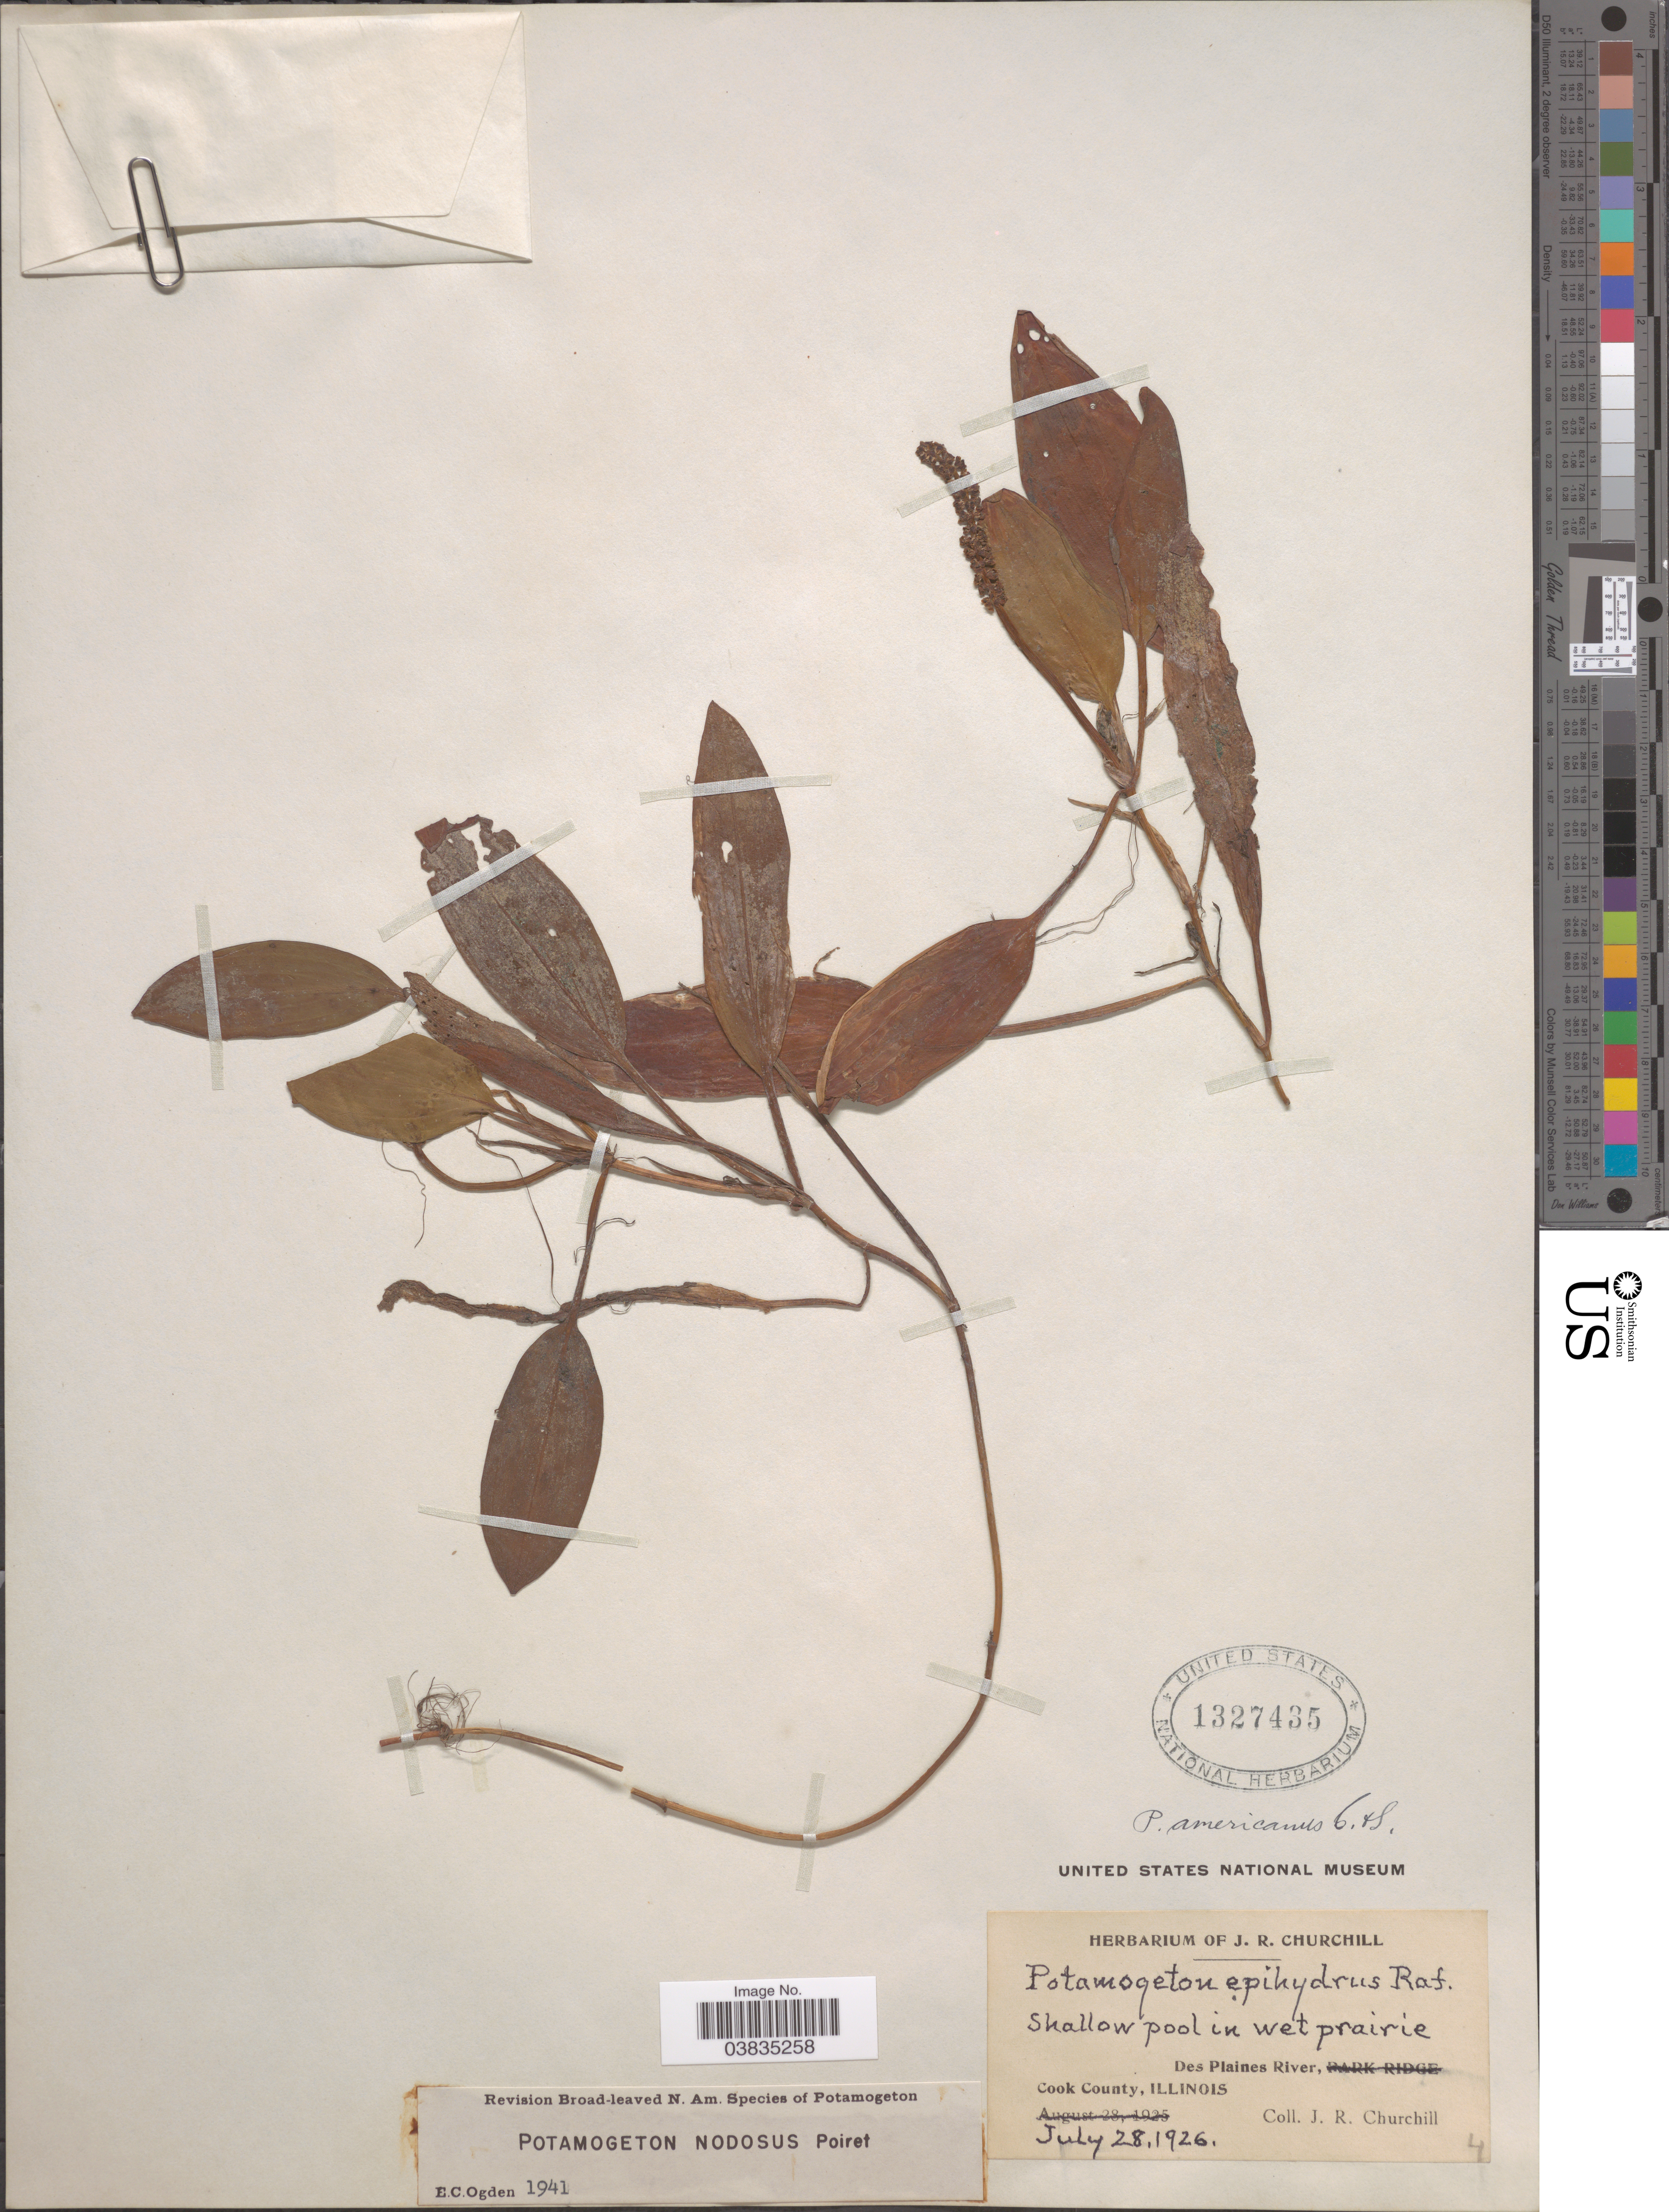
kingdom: Plantae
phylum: Tracheophyta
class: Liliopsida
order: Alismatales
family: Potamogetonaceae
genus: Potamogeton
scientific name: Potamogeton nodosus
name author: Poir.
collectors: J. Churchill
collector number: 4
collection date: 1926-07-28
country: United States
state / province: Illinois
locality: Des Plaines River, Cook County.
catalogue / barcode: US 1327435